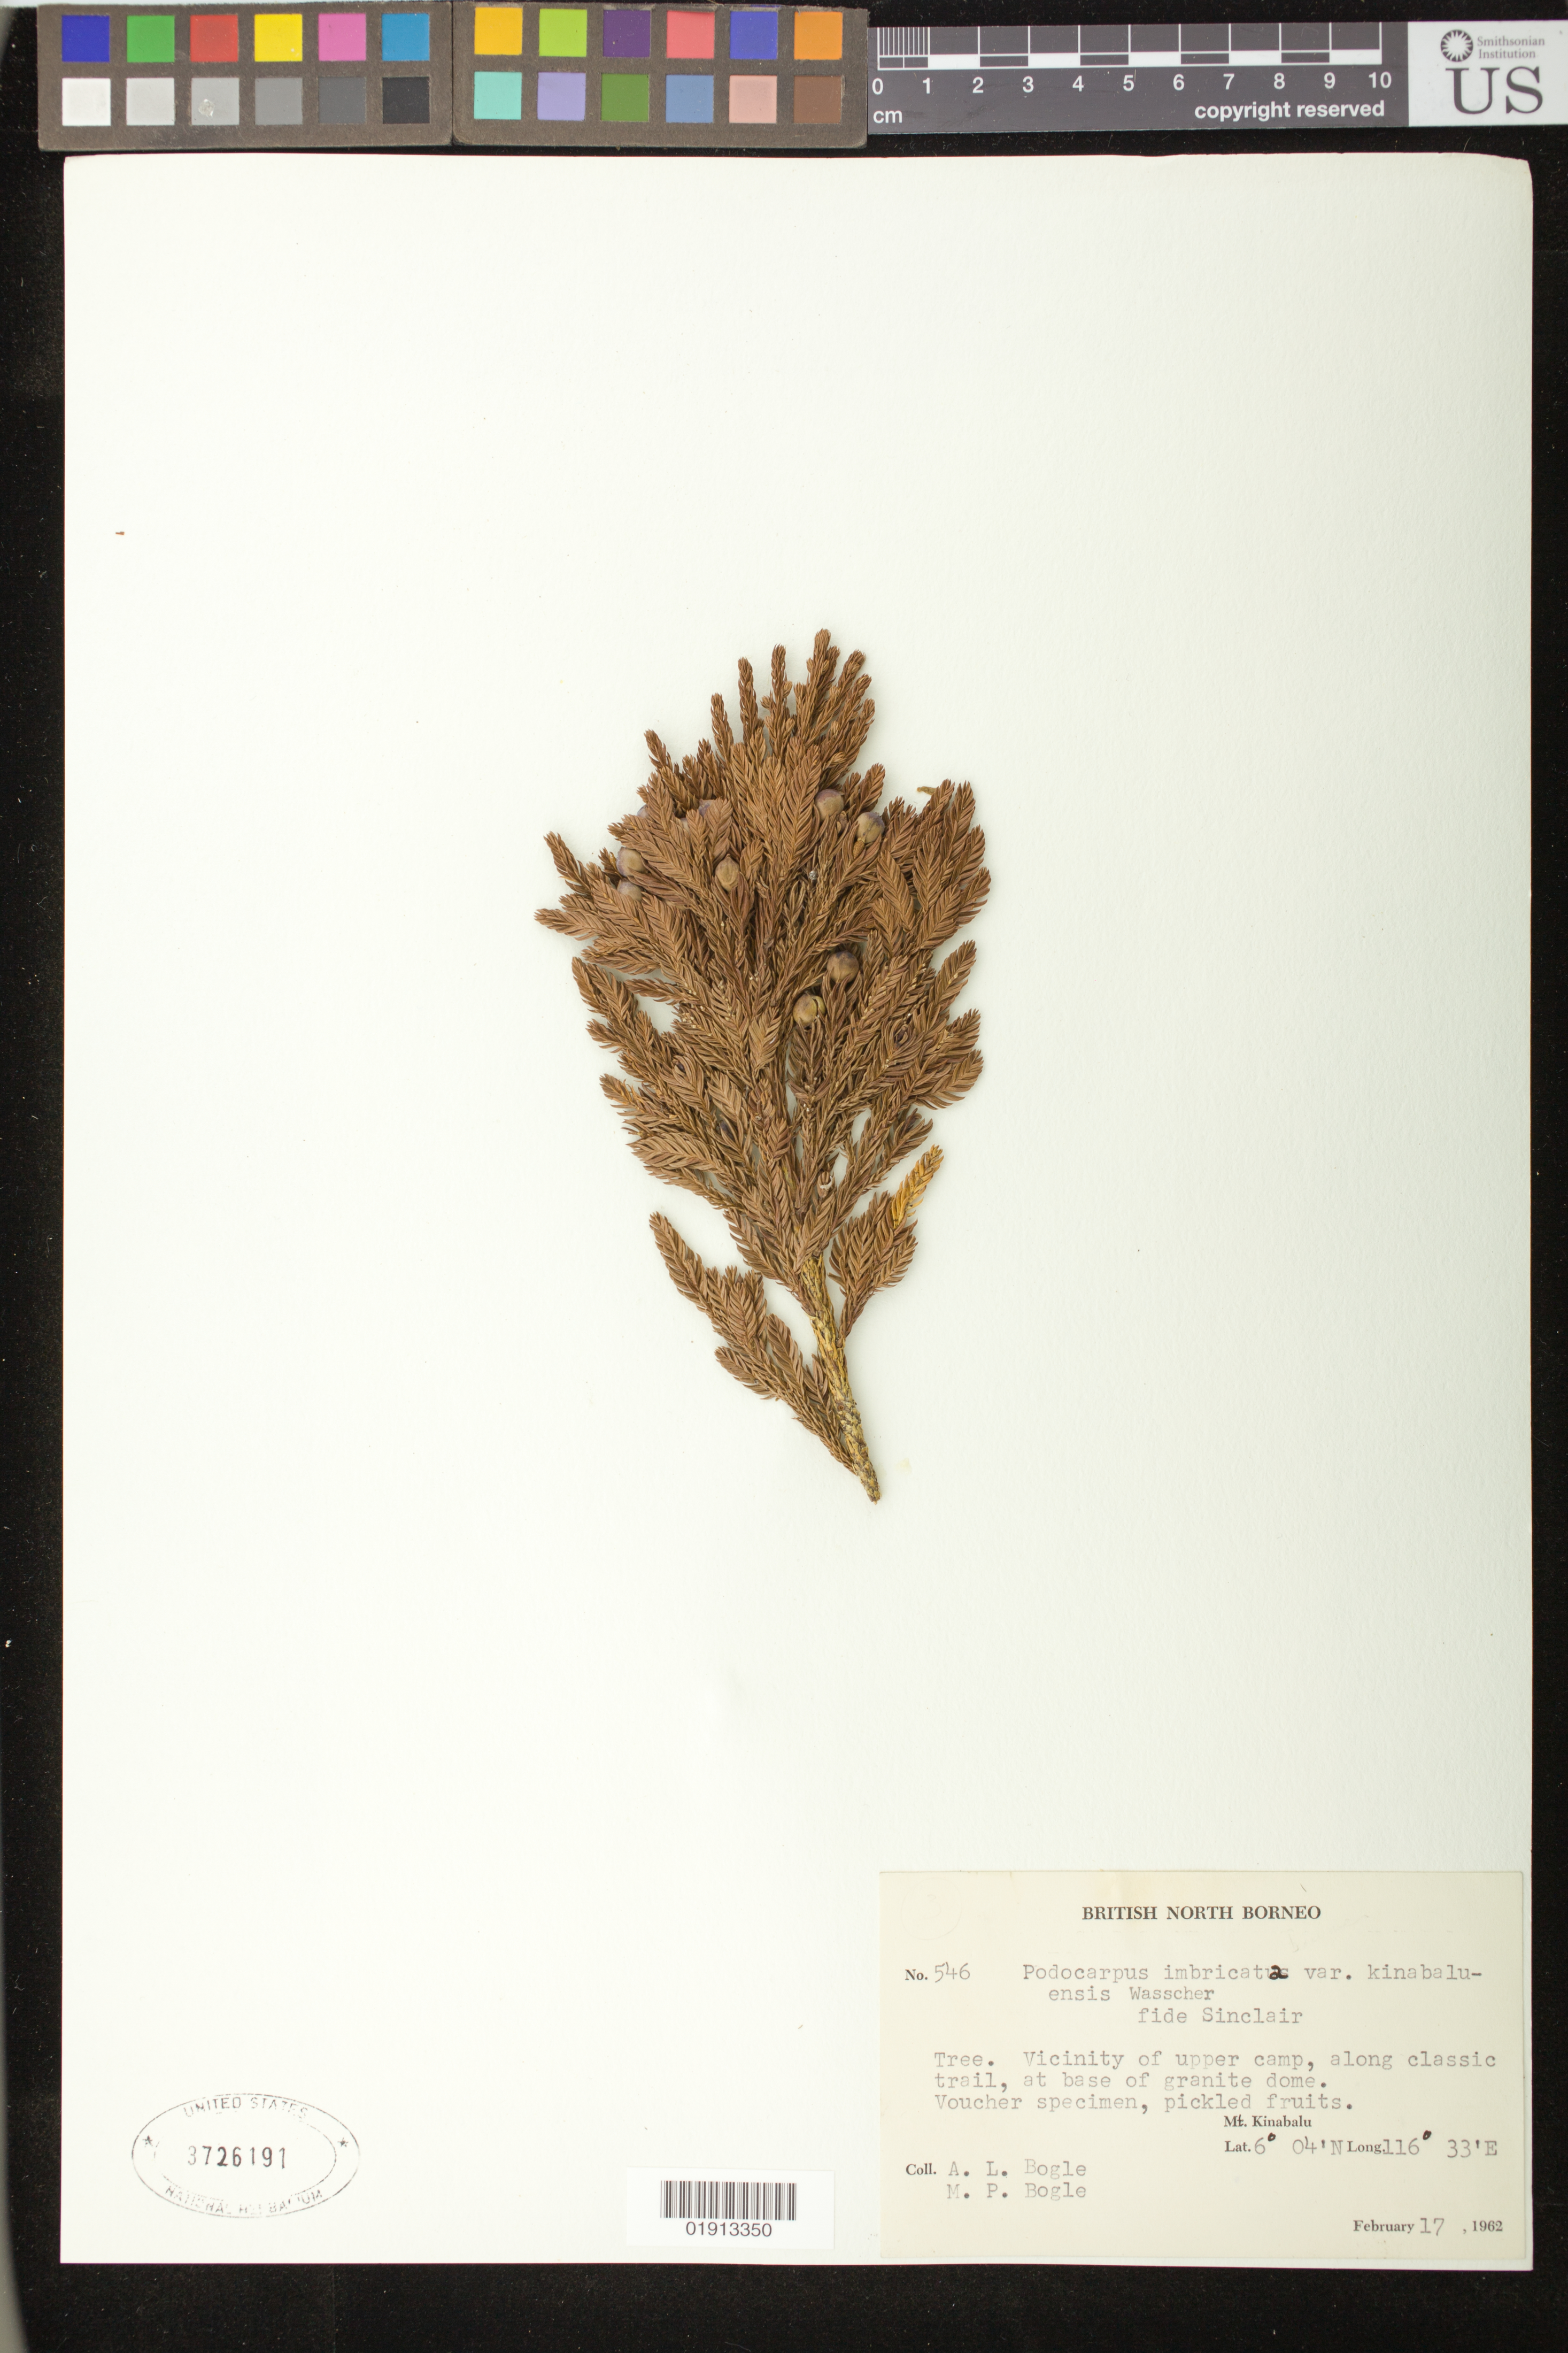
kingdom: Plantae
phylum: Tracheophyta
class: Pinopsida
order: Pinales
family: Podocarpaceae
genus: Podocarpus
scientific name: Podocarpus imbricatus var. kinabaluensis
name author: Wasscher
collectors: Bogle, A.L. & M. Bogle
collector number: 546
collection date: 1962-02-17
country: Malaysia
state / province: Sabah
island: Borneo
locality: British North Borneo, Mt Kinabalu, vicinity of upper camp, along classic trail, at base of granite dome.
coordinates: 6 04 N, 116 33 E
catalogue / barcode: US 3726191